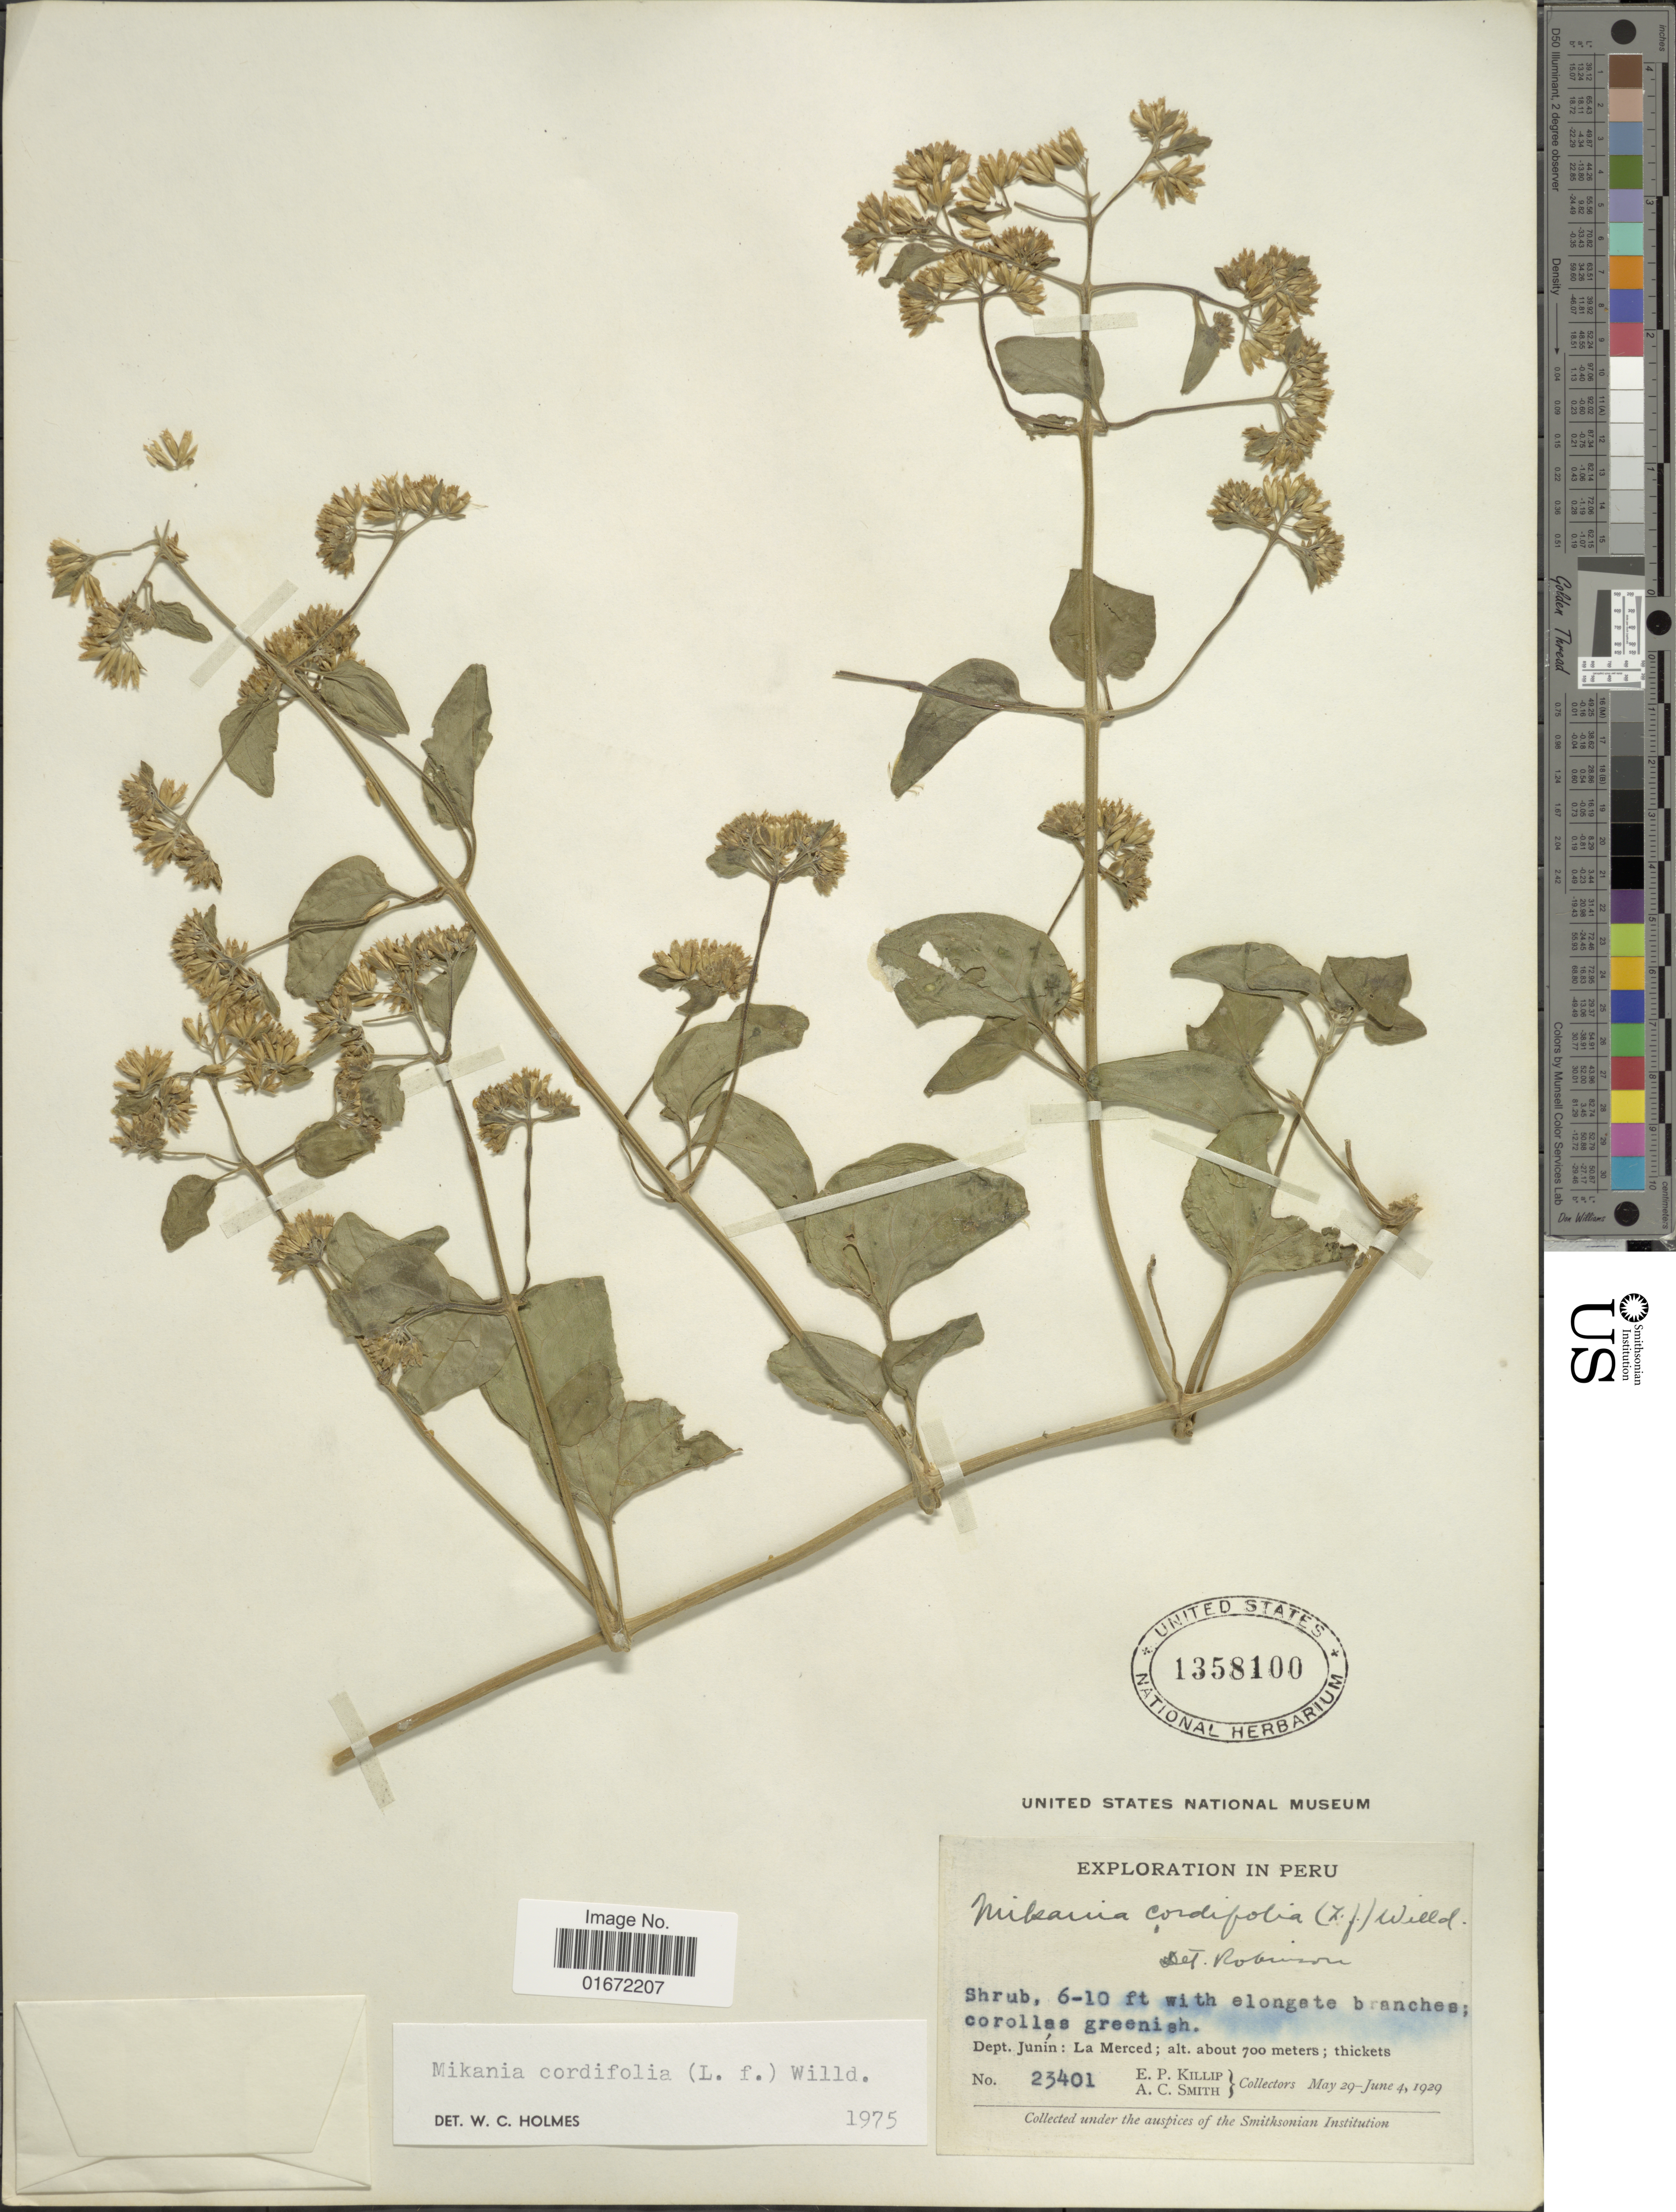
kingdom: Plantae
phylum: Tracheophyta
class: Magnoliopsida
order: Asterales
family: Asteraceae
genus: Mikania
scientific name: Mikania cordifolia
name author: Kunth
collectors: E. P. Killip & A. C. Smith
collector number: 23401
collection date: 1929-05-29/1929-06-04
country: Peru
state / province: Junín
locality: Dept. Junín: La Merced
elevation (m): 700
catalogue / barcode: US 1358100